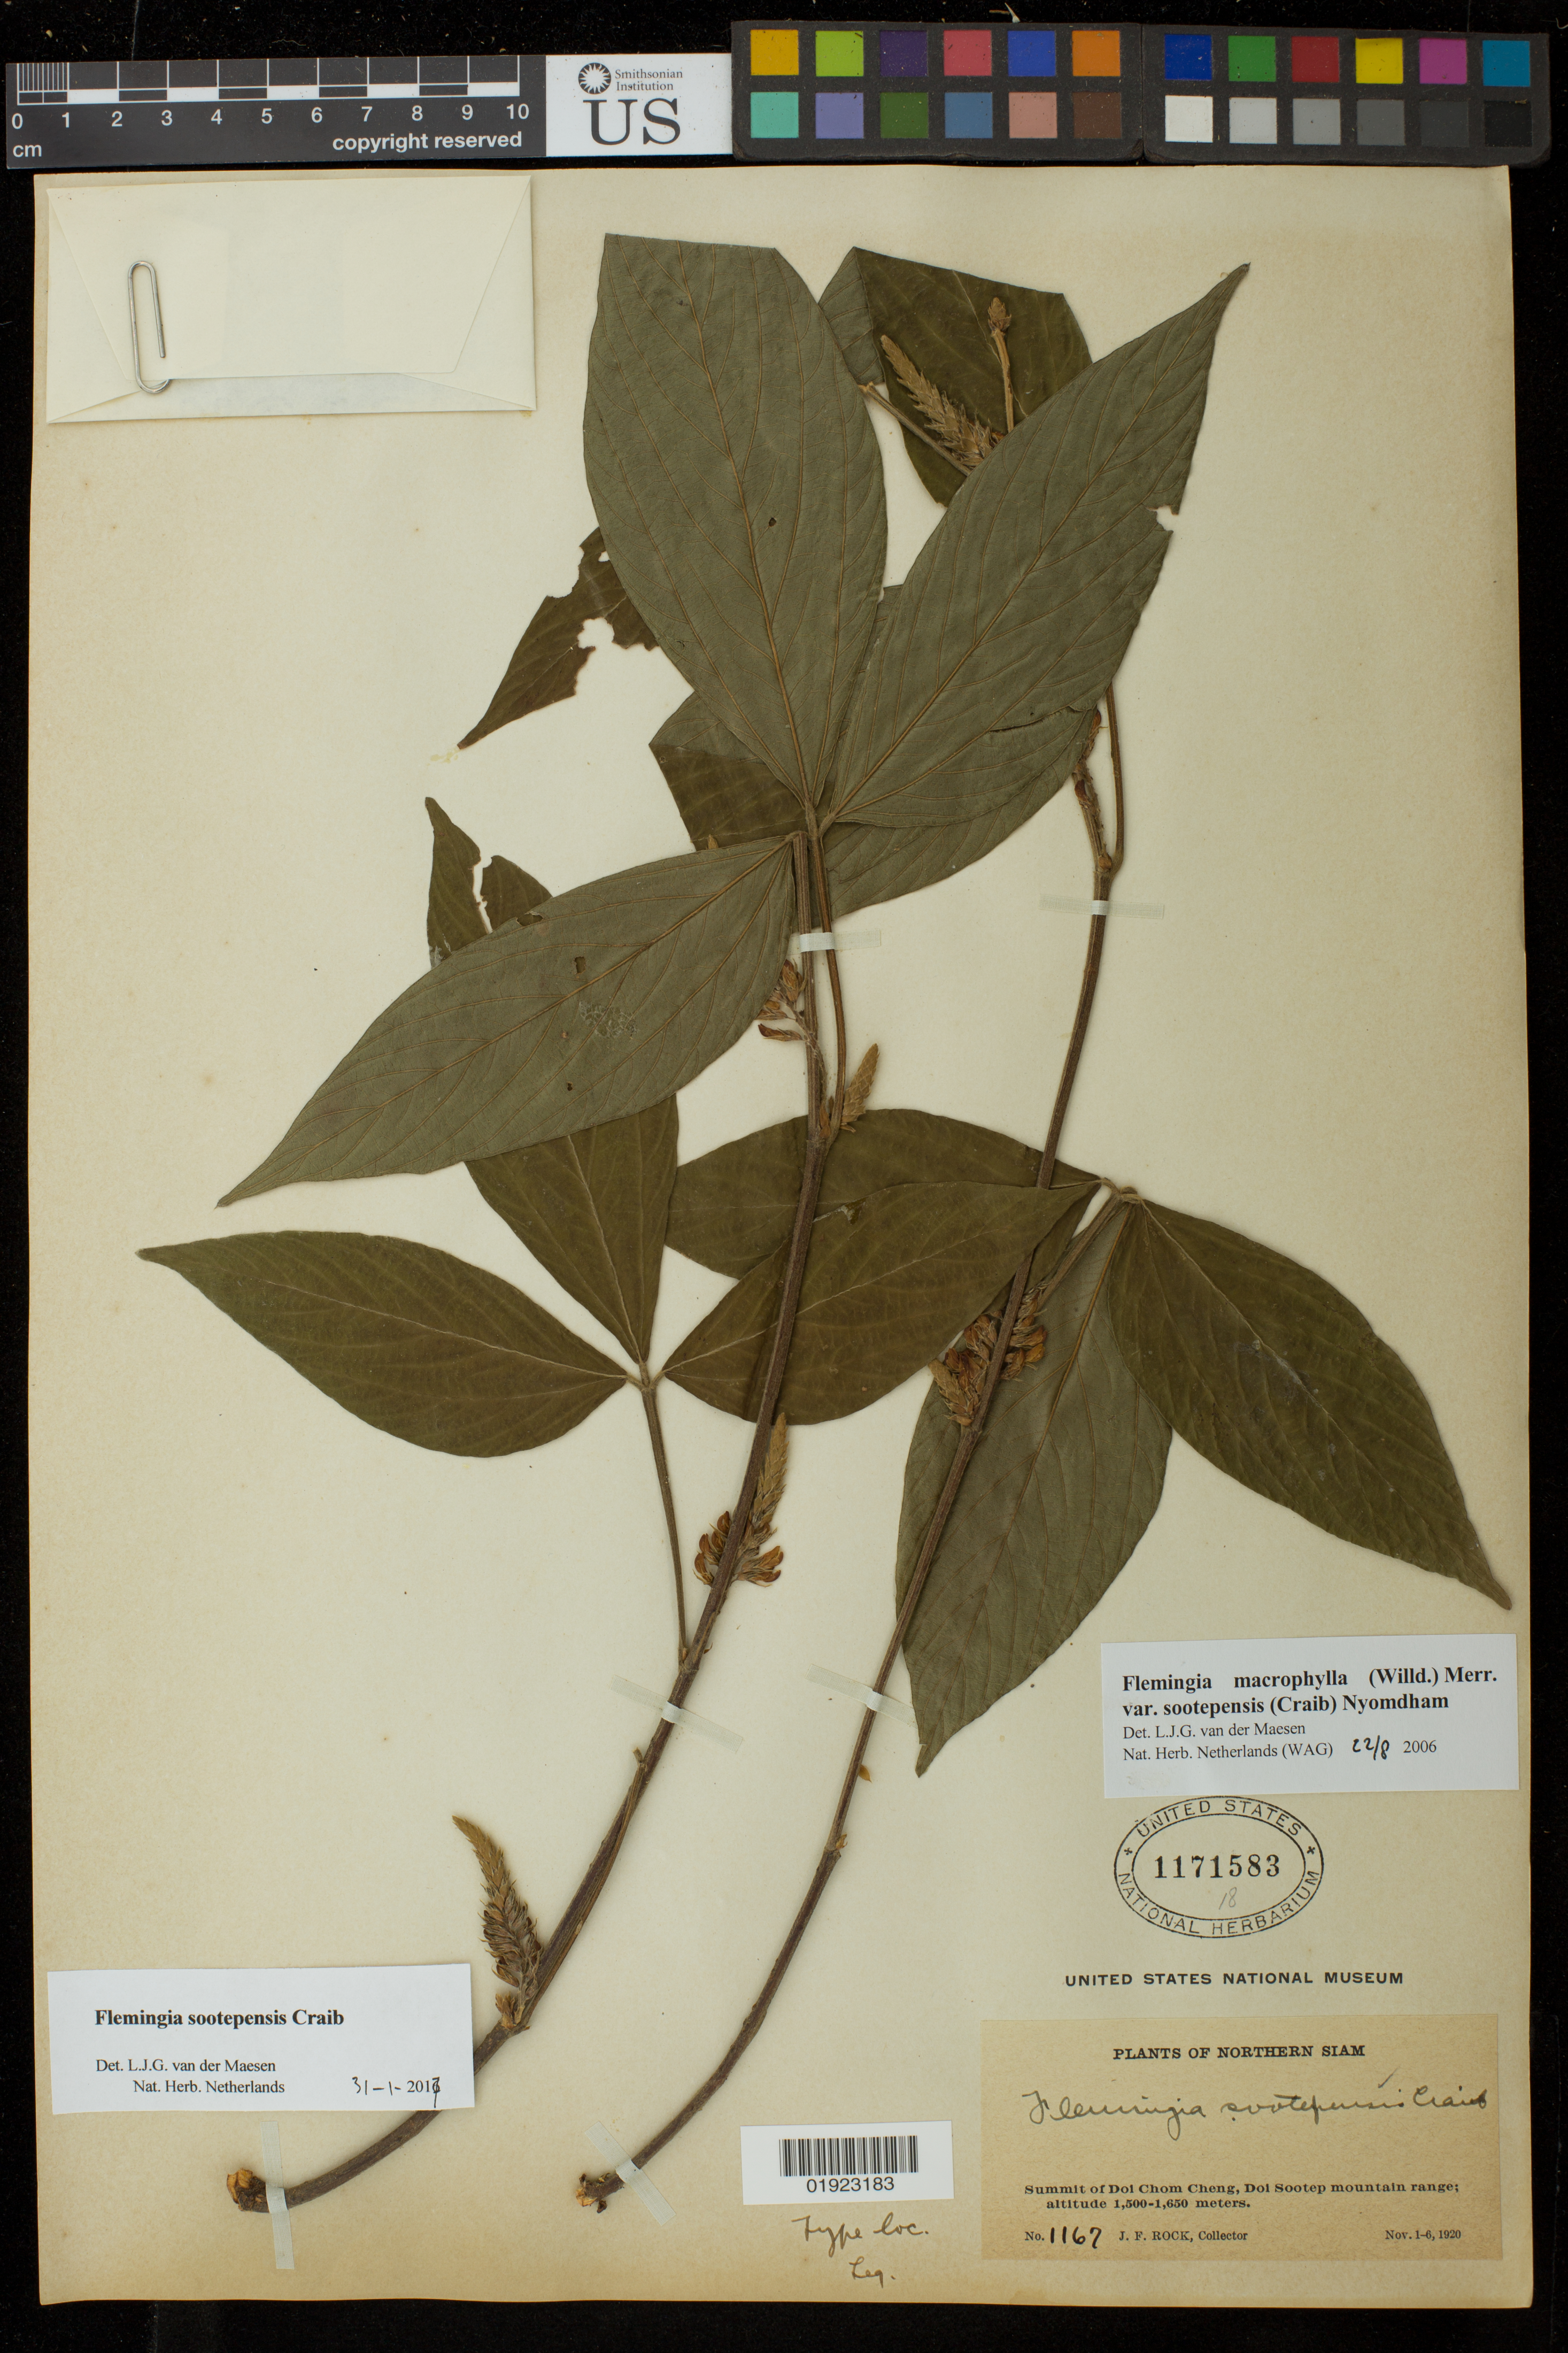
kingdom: Plantae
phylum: Tracheophyta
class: Magnoliopsida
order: Fabales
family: Fabaceae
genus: Flemingia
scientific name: Flemingia sootepensis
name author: Craib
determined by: van der Maesen, L.J.G.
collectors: J. F. Rock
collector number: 1167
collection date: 1920-11-01/1920-11-06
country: Thailand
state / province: Doi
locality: Summit of Doi Chom Cheng, Doi Sootep mountain range.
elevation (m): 1500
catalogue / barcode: US 1171583